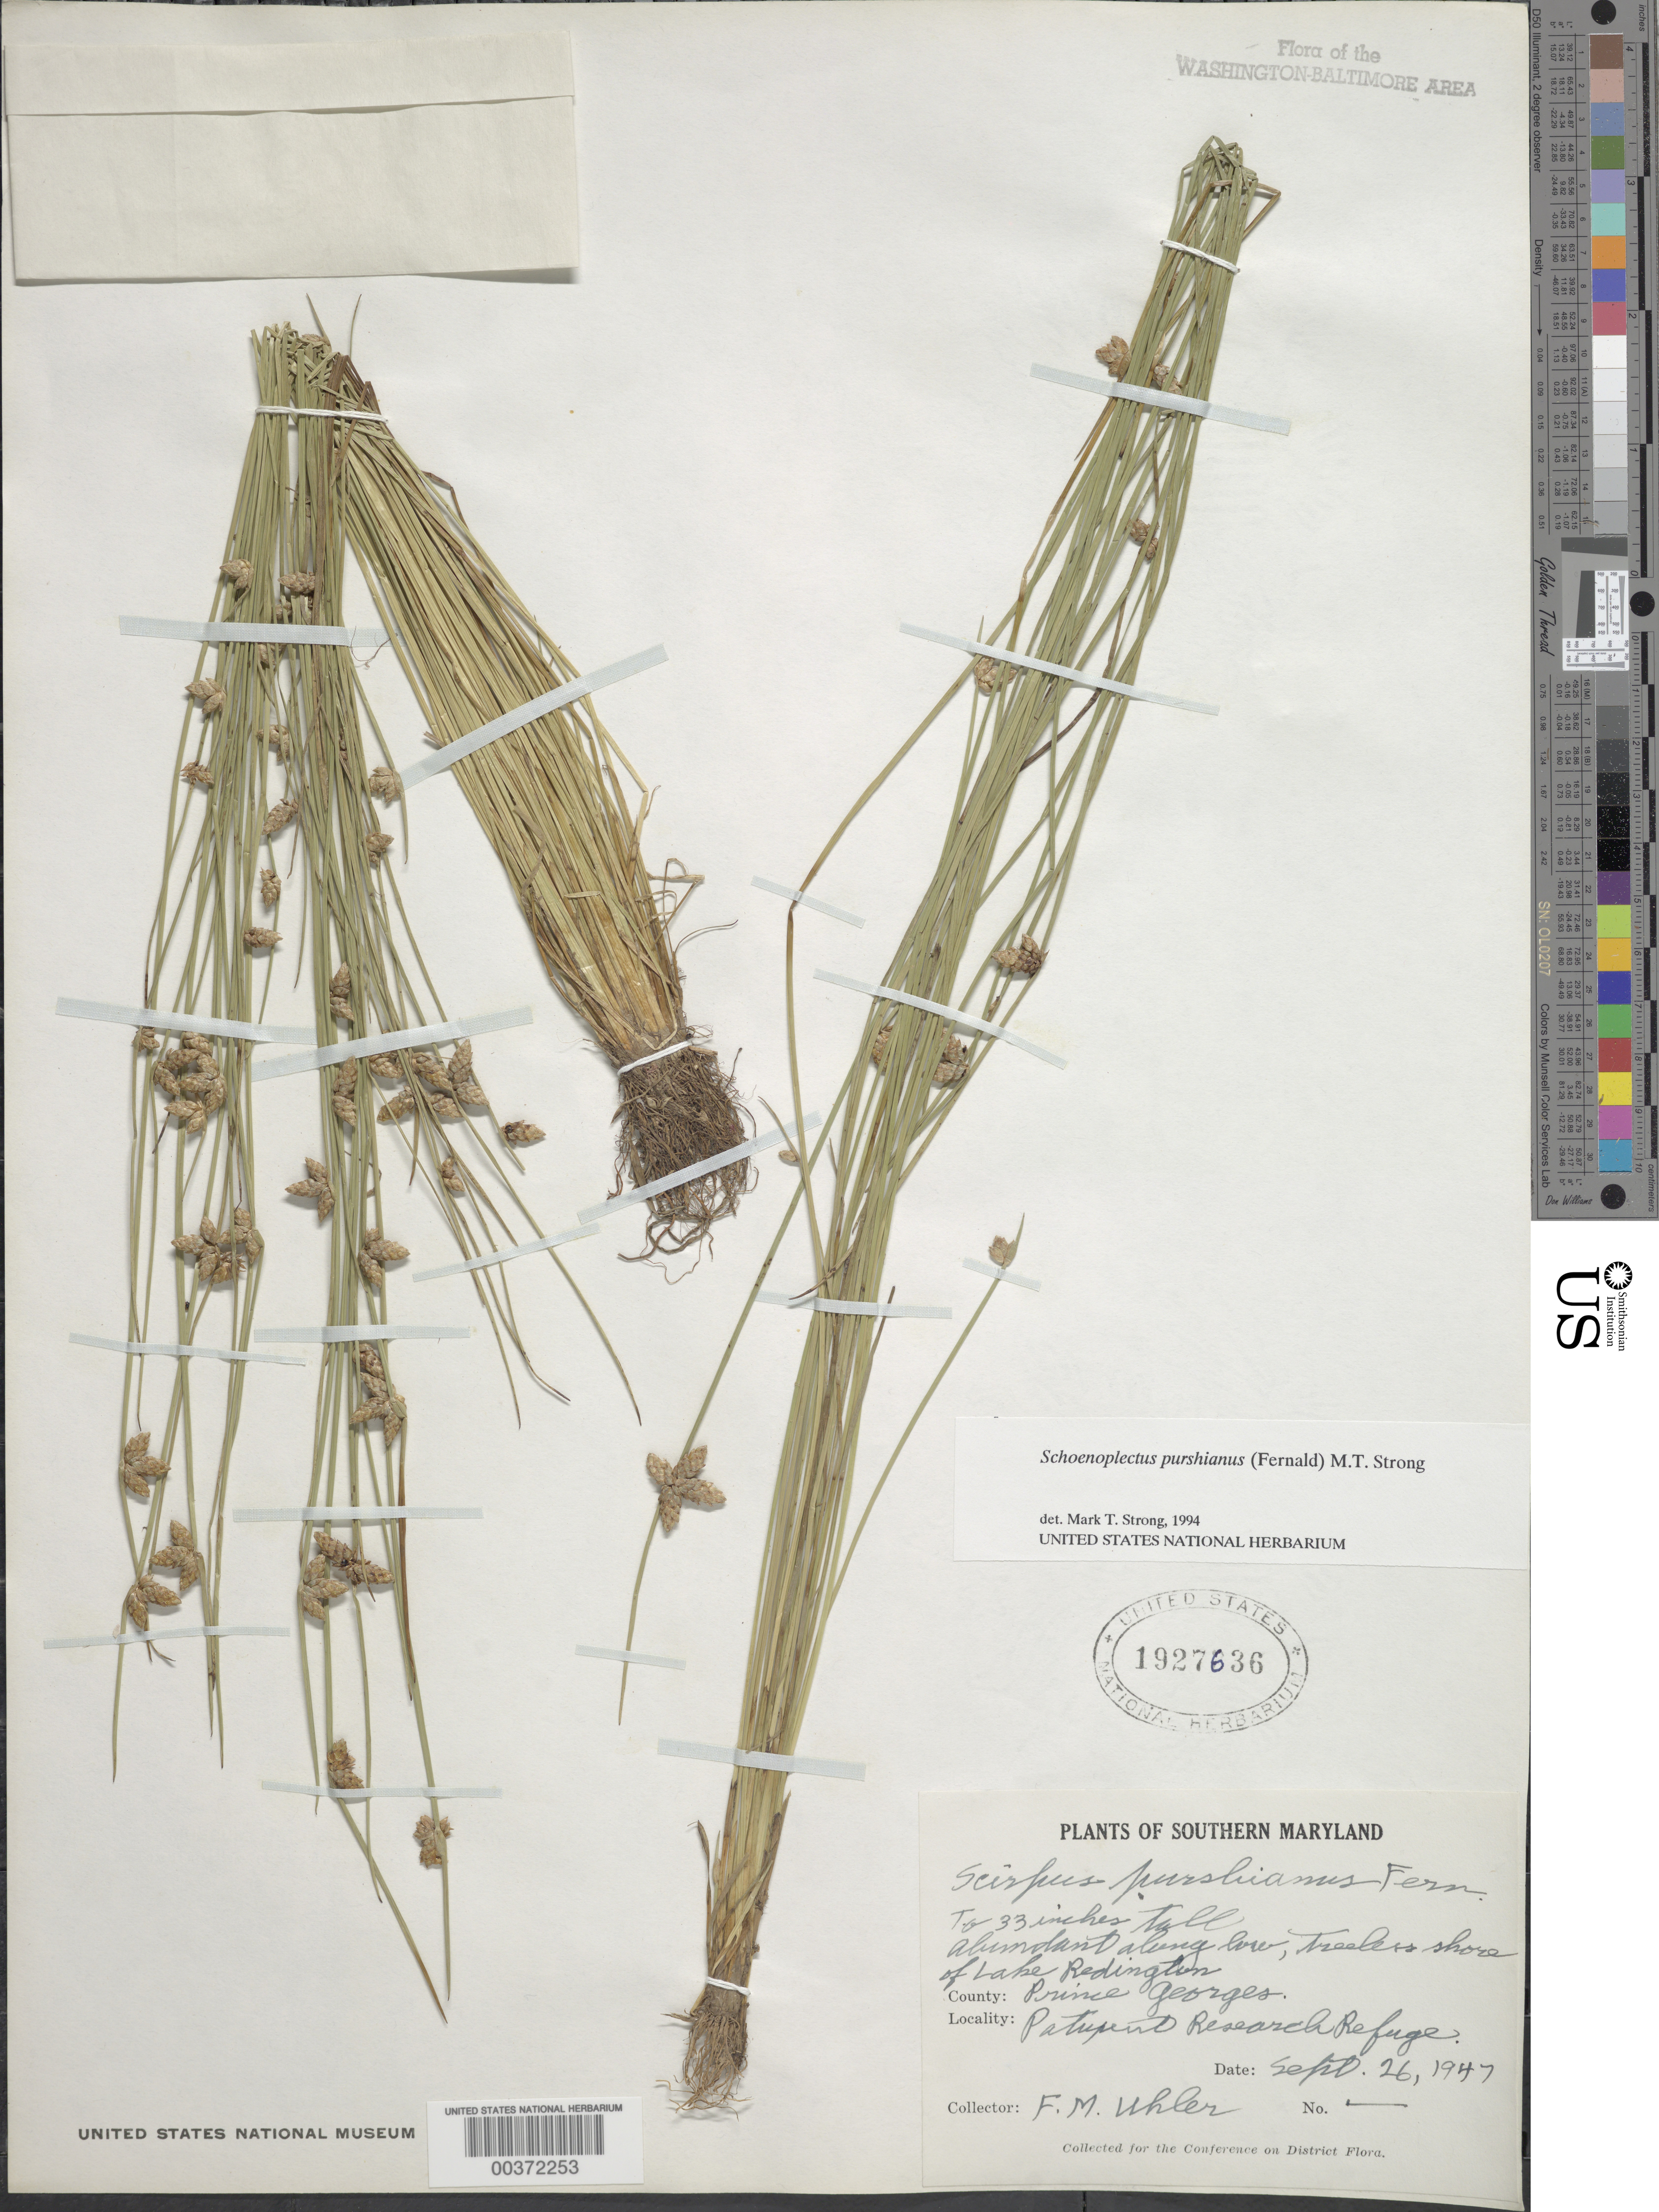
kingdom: Plantae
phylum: Tracheophyta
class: Liliopsida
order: Poales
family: Cyperaceae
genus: Schoenoplectus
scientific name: Schoenoplectus purshianus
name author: (Fernald) M.T. Strong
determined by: Strong, M. T., (US), Smithsonian Institution - National Museum of Natural History (UNITED STATES)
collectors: F. M. Uhler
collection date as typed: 26 Sep 1947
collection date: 1947-09-26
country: United States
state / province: Maryland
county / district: Prince George's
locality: Lake Redington, Patuxent Research Refuge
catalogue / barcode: US 1927636